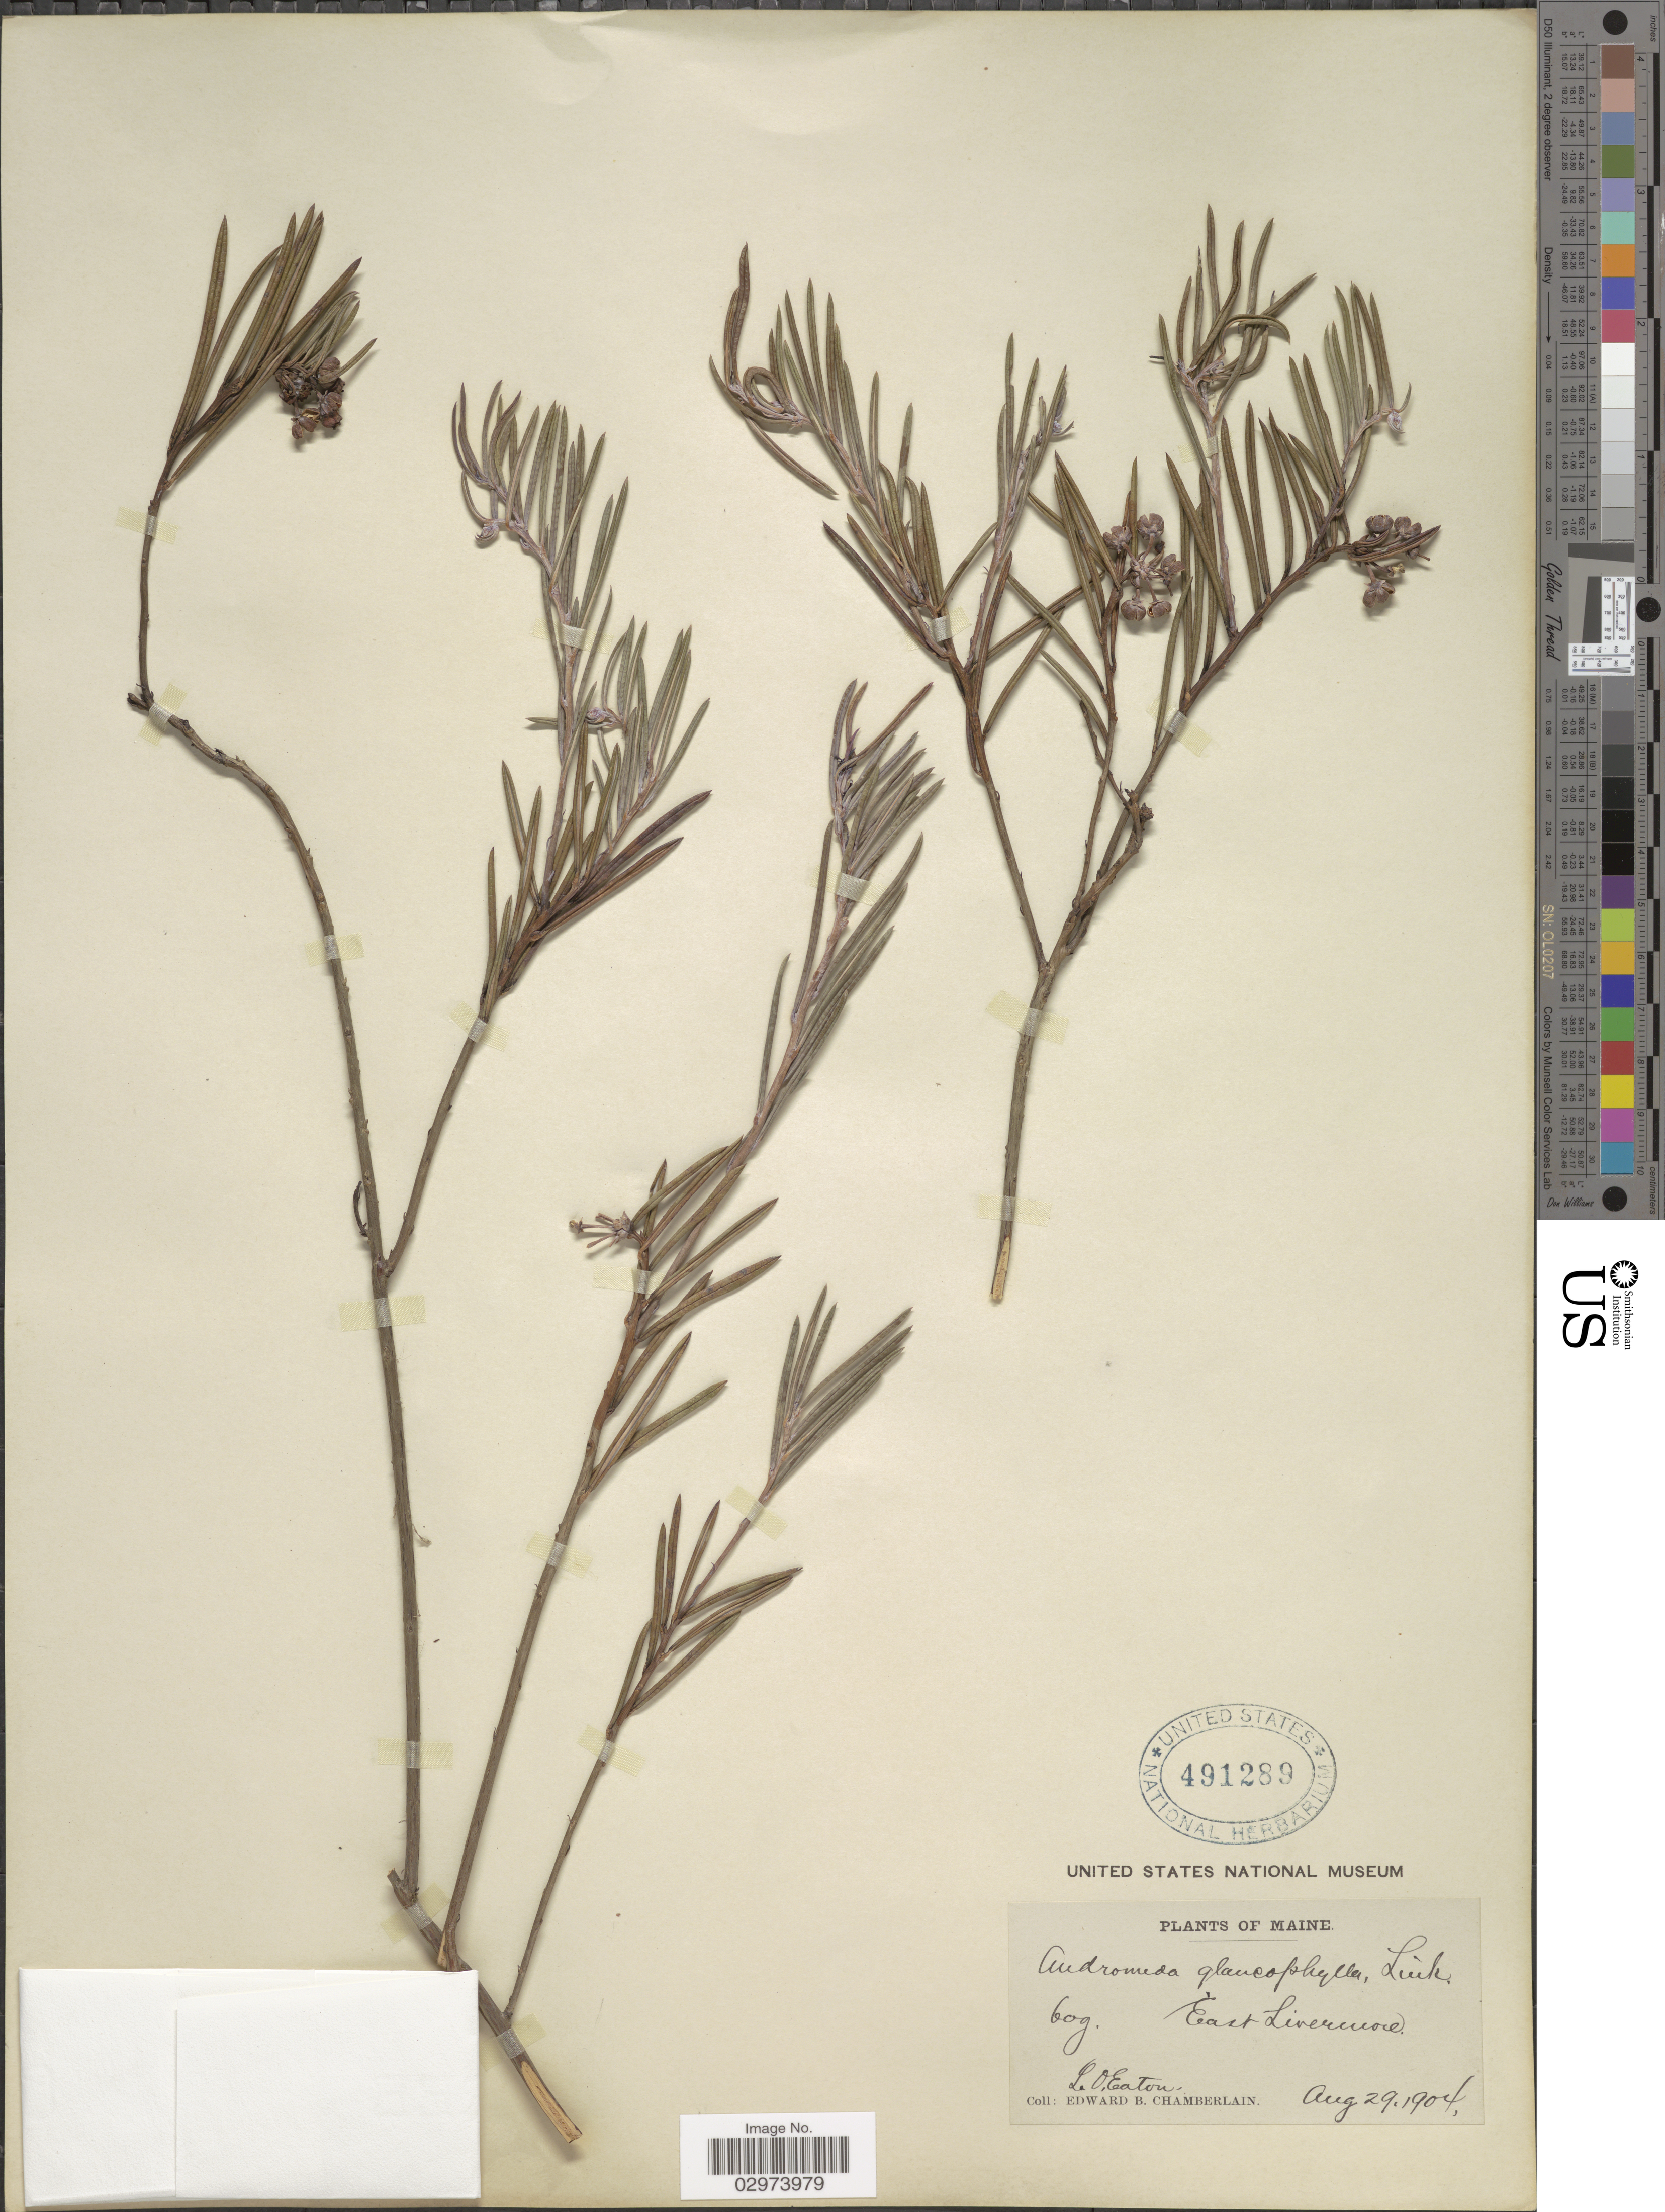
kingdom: Plantae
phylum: Tracheophyta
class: Magnoliopsida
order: Ericales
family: Ericaceae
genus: Andromeda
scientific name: Andromeda polifolia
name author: L.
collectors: L. O. Eaton & E. Chamberlain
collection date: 1904-08-29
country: United States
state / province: Maine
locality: East Livermore.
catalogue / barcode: US 491289